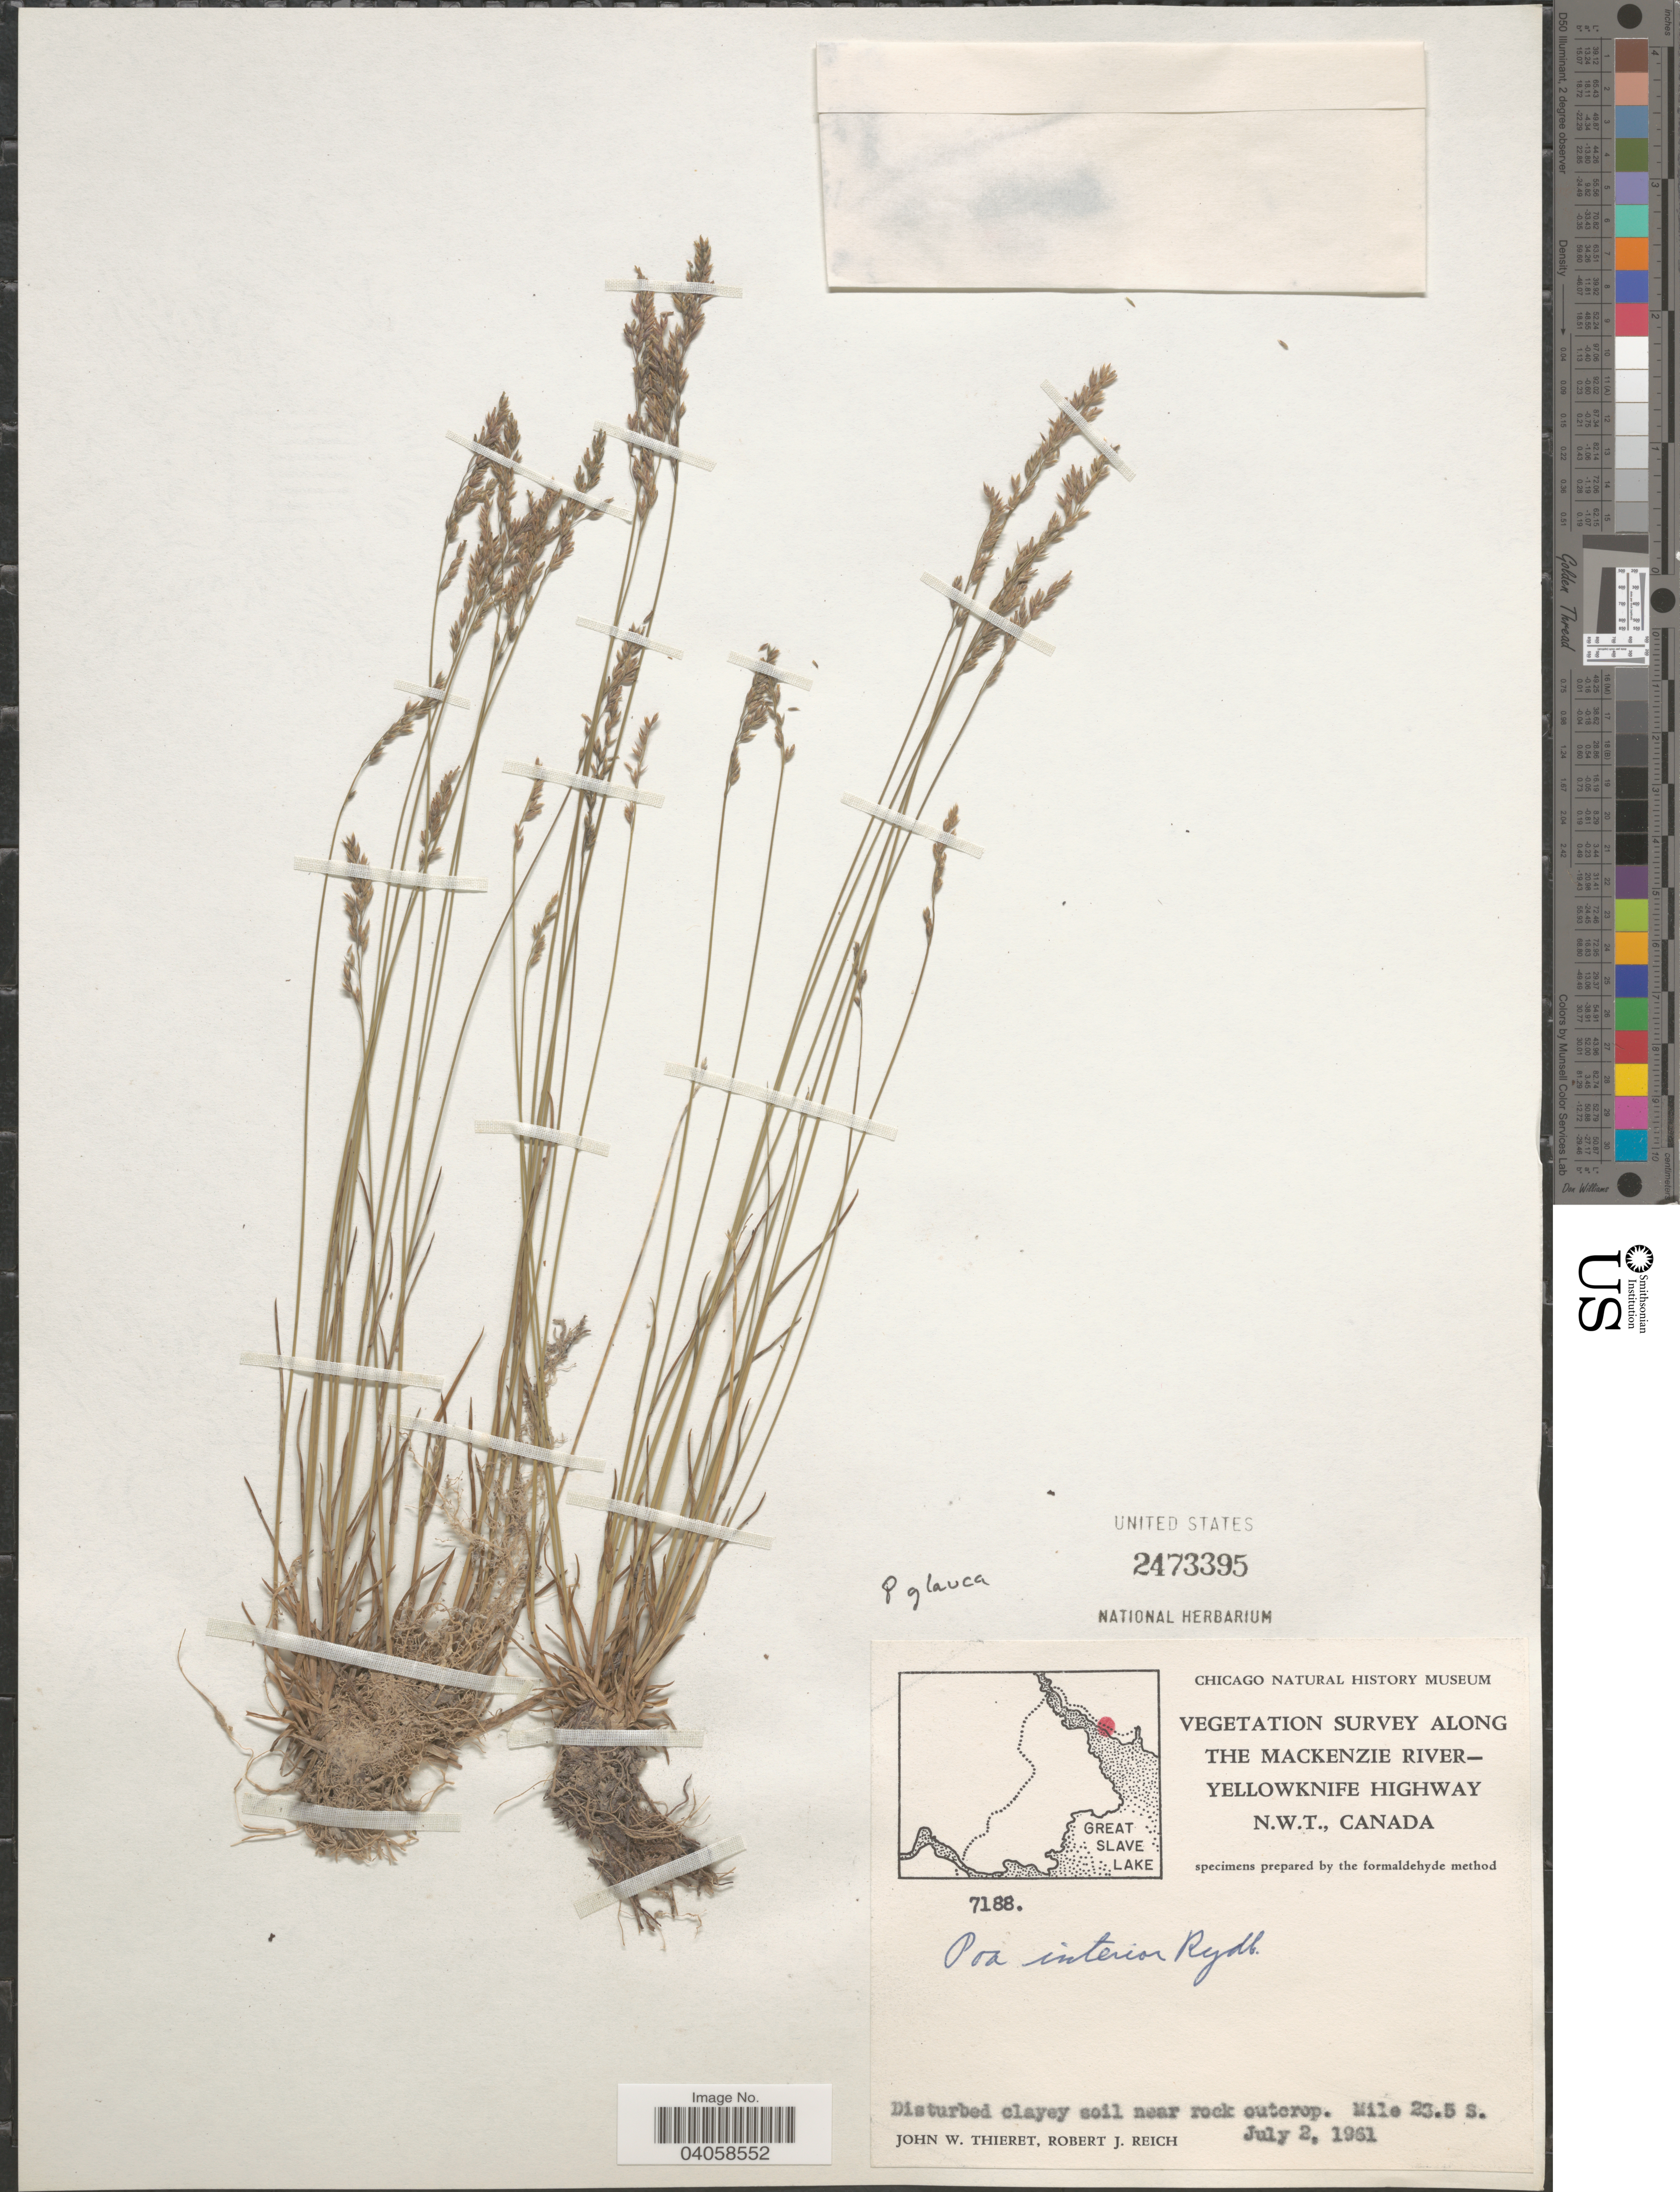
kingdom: Plantae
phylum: Tracheophyta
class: Liliopsida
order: Poales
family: Poaceae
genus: Poa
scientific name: Poa glauca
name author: Vahl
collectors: J. W. Thieret & R. Reich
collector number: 7188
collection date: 1961-07-02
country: Canada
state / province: Northwest Territories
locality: Along the Mackenzie River-Yellowknife Highway. Mile 23.5 S.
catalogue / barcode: US 2473395